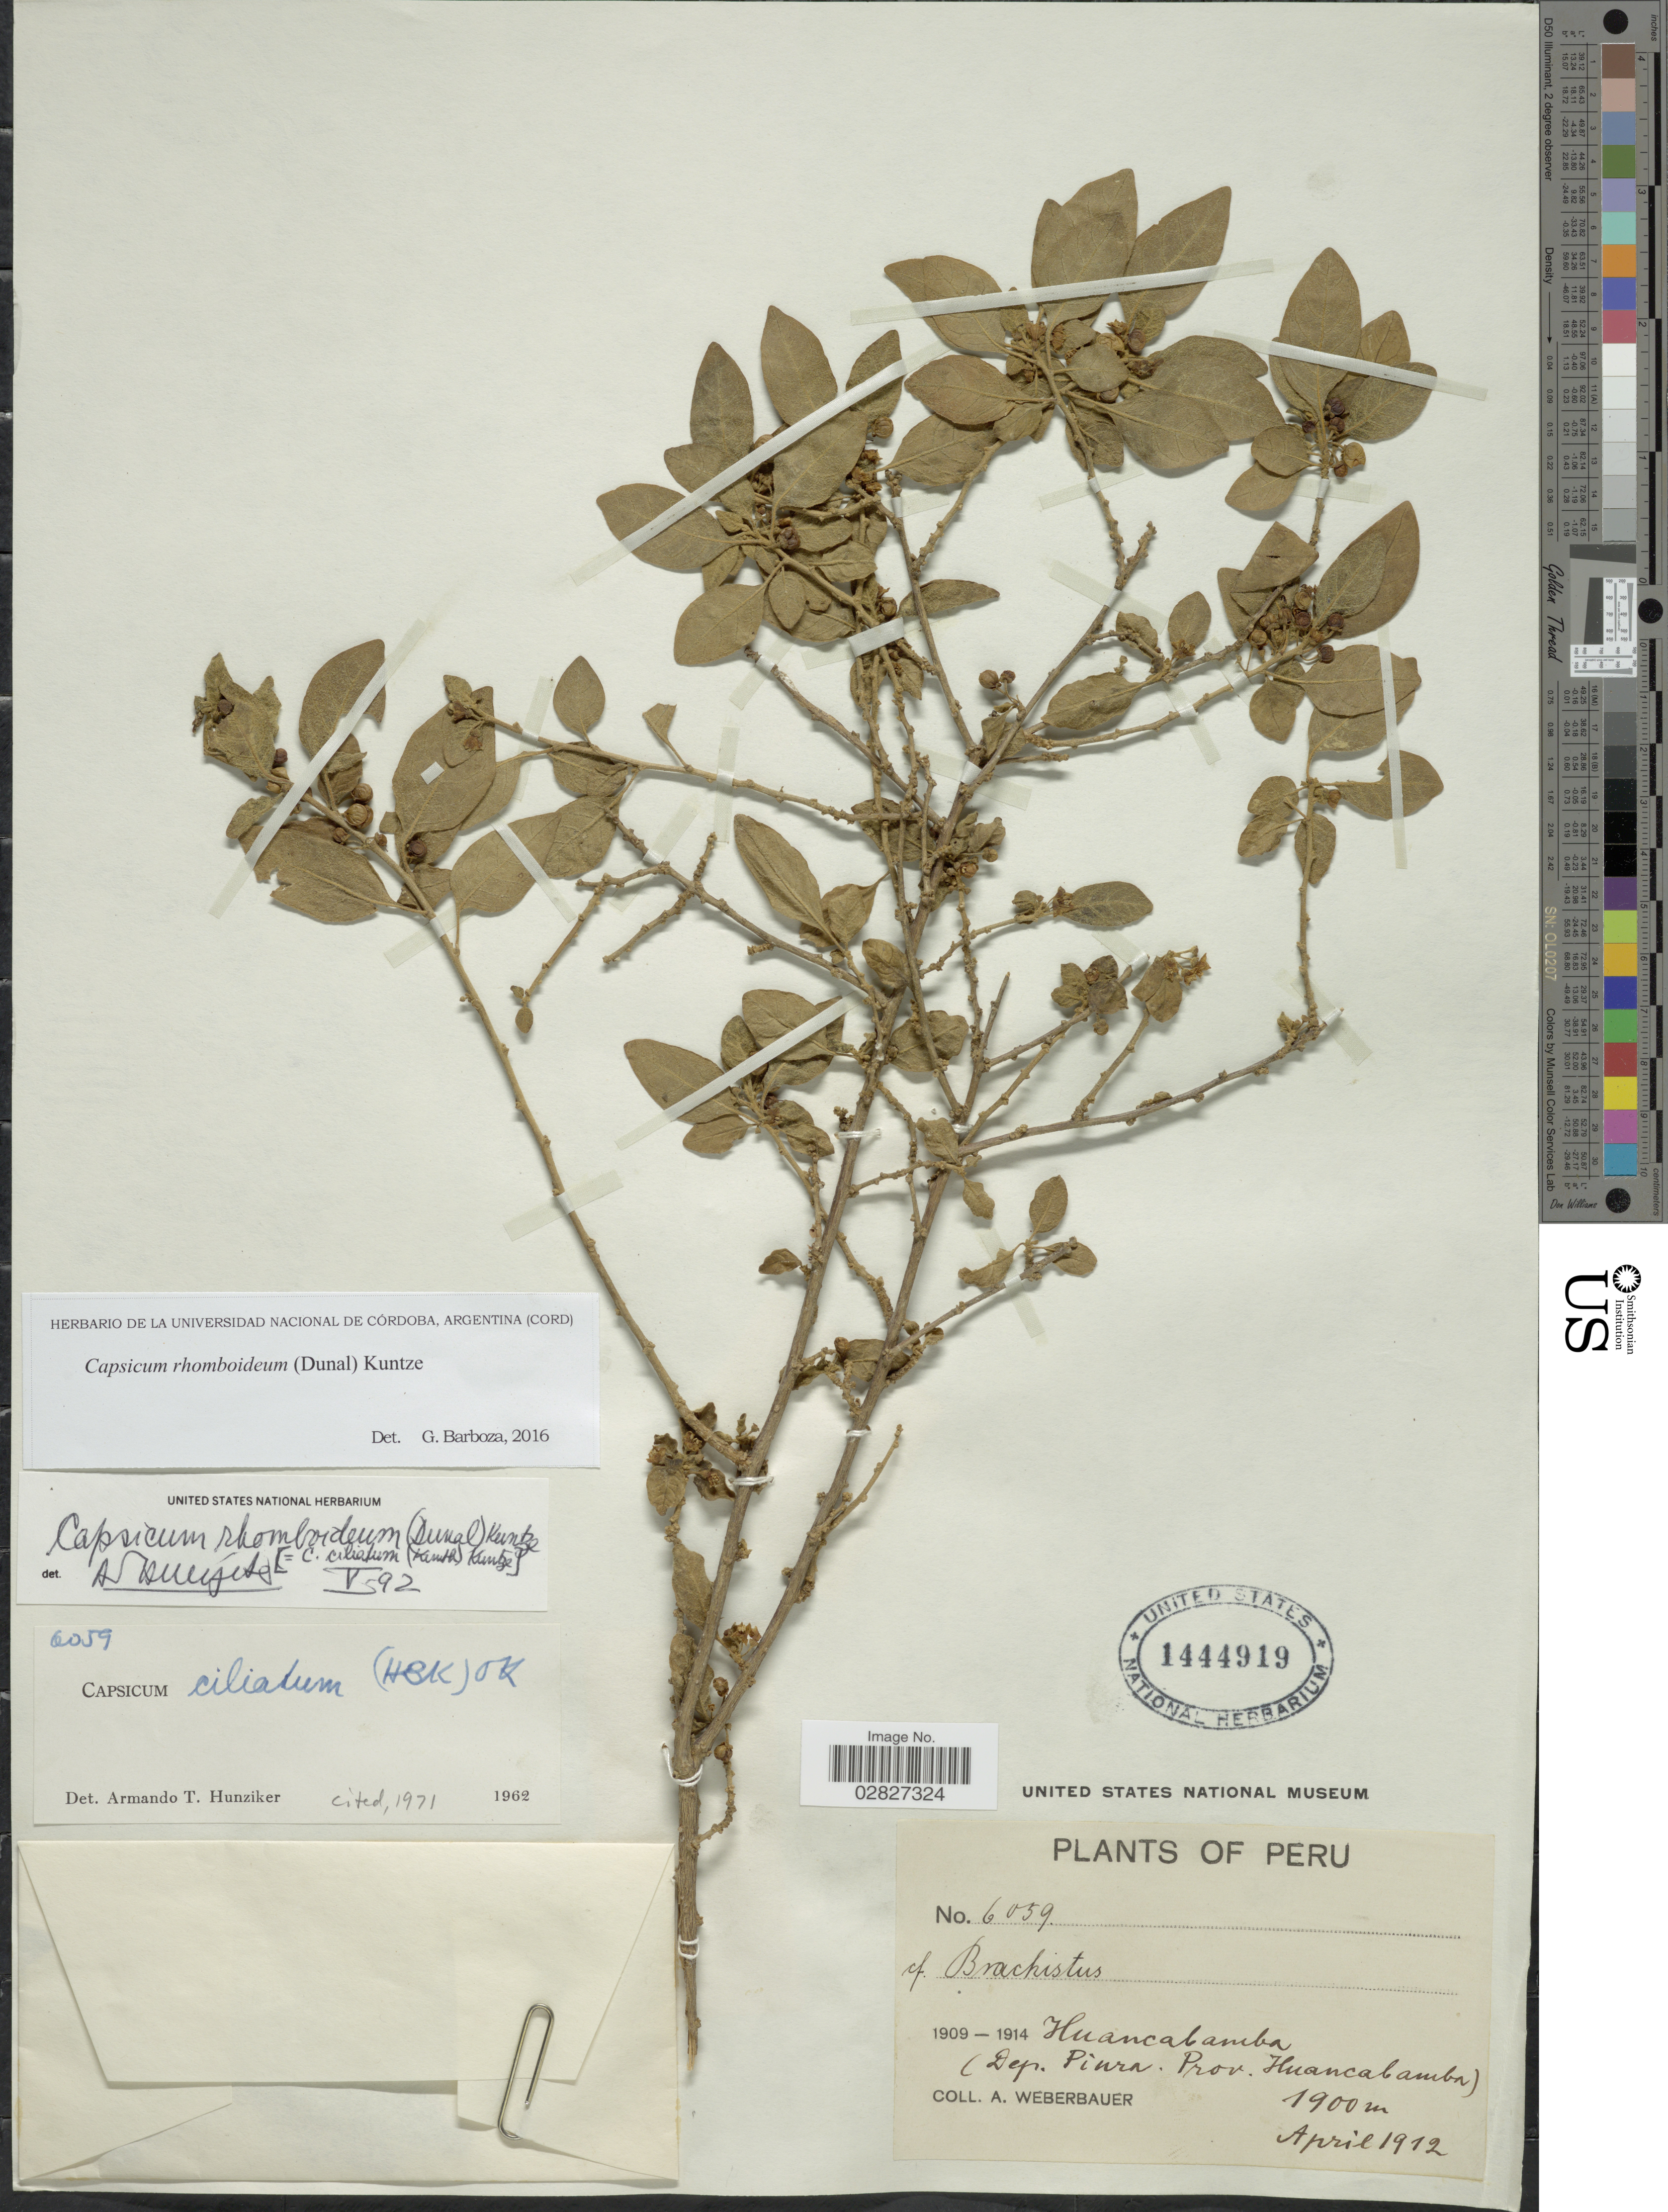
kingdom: Plantae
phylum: Tracheophyta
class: Magnoliopsida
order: Solanales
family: Solanaceae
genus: Capsicum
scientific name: Capsicum rhomboideum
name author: (Humb. & Bonpl. ex Dunal) Kuntze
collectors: A. Weberbauer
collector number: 6059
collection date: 1912-04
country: Peru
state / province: Piura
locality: Huancabamba. (Dep. Piura. Prov. Huancabamba).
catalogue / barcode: US 1444919